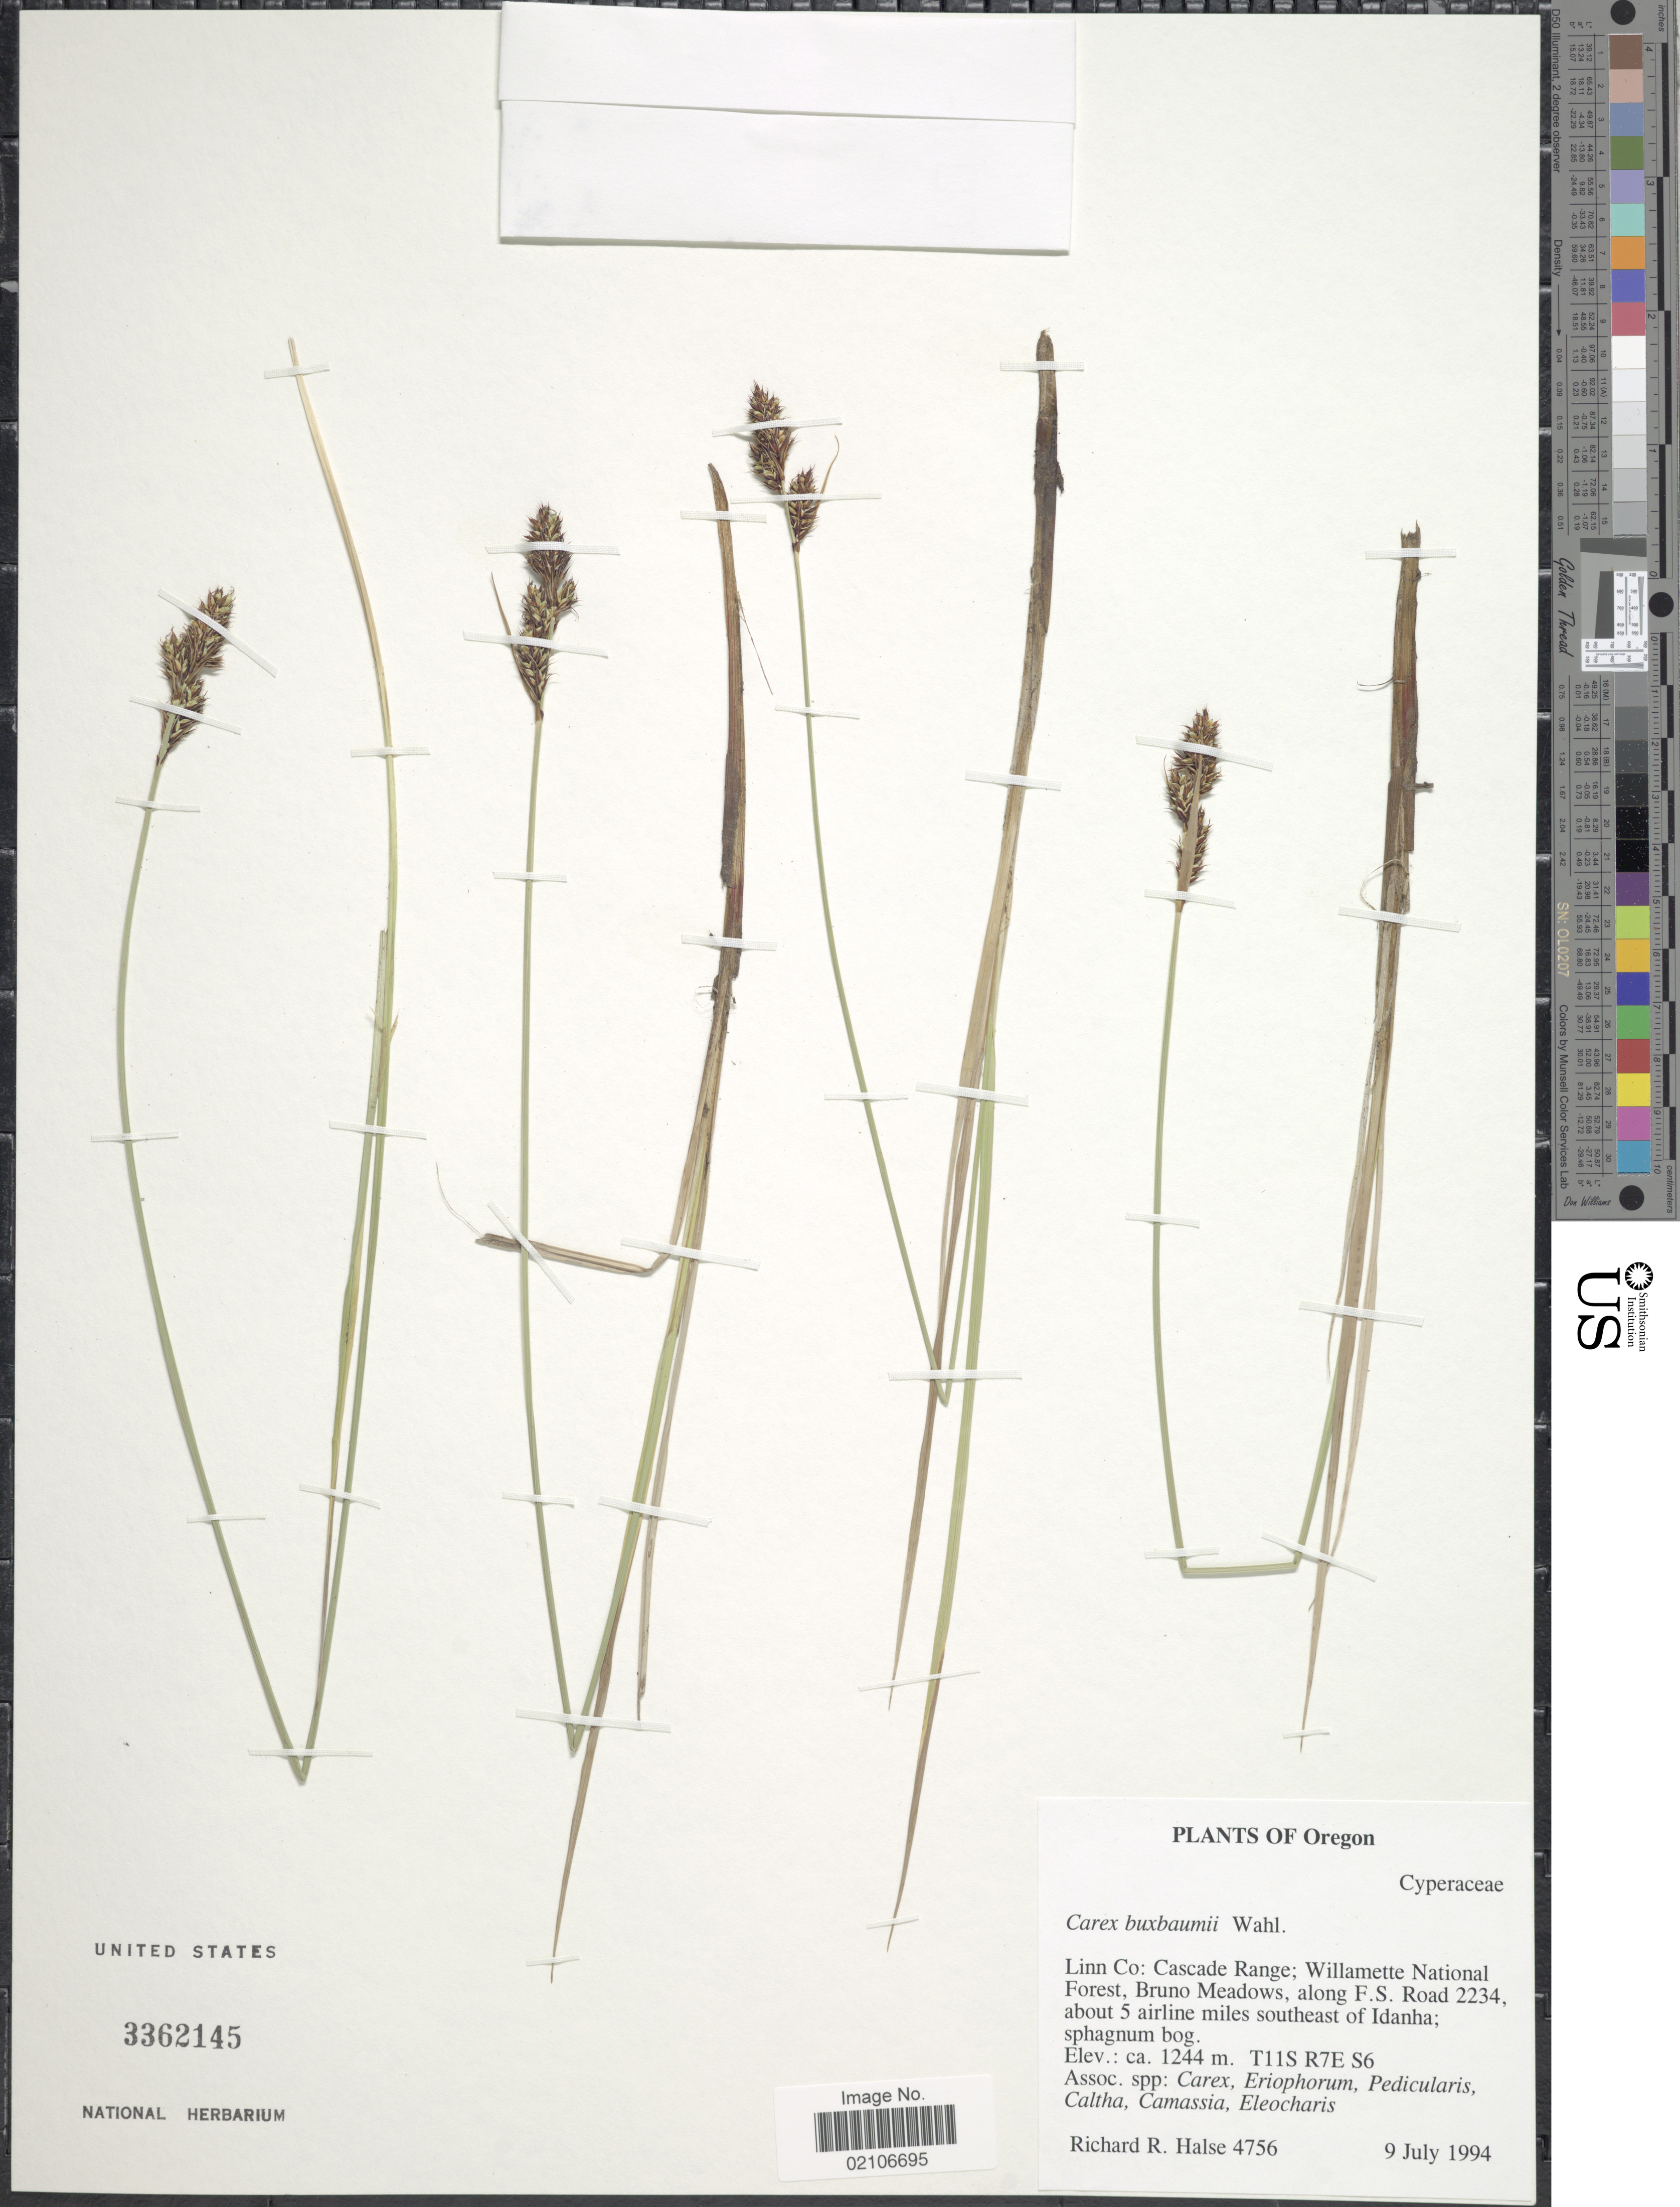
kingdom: Plantae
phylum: Tracheophyta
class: Liliopsida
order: Poales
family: Cyperaceae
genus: Carex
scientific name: Carex buxbaumii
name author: Wahlenb.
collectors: R. Halse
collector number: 4756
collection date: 1994-07-09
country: United States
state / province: Oregon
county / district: Linn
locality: Linn Co: Casacde Range; Willamette National Forest, Bruno Meadows, along F.S Road 2234, about 5 airline miles southeast of Idanha; sphagnum bog, T11S R7E S6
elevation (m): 1244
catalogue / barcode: US 3362145